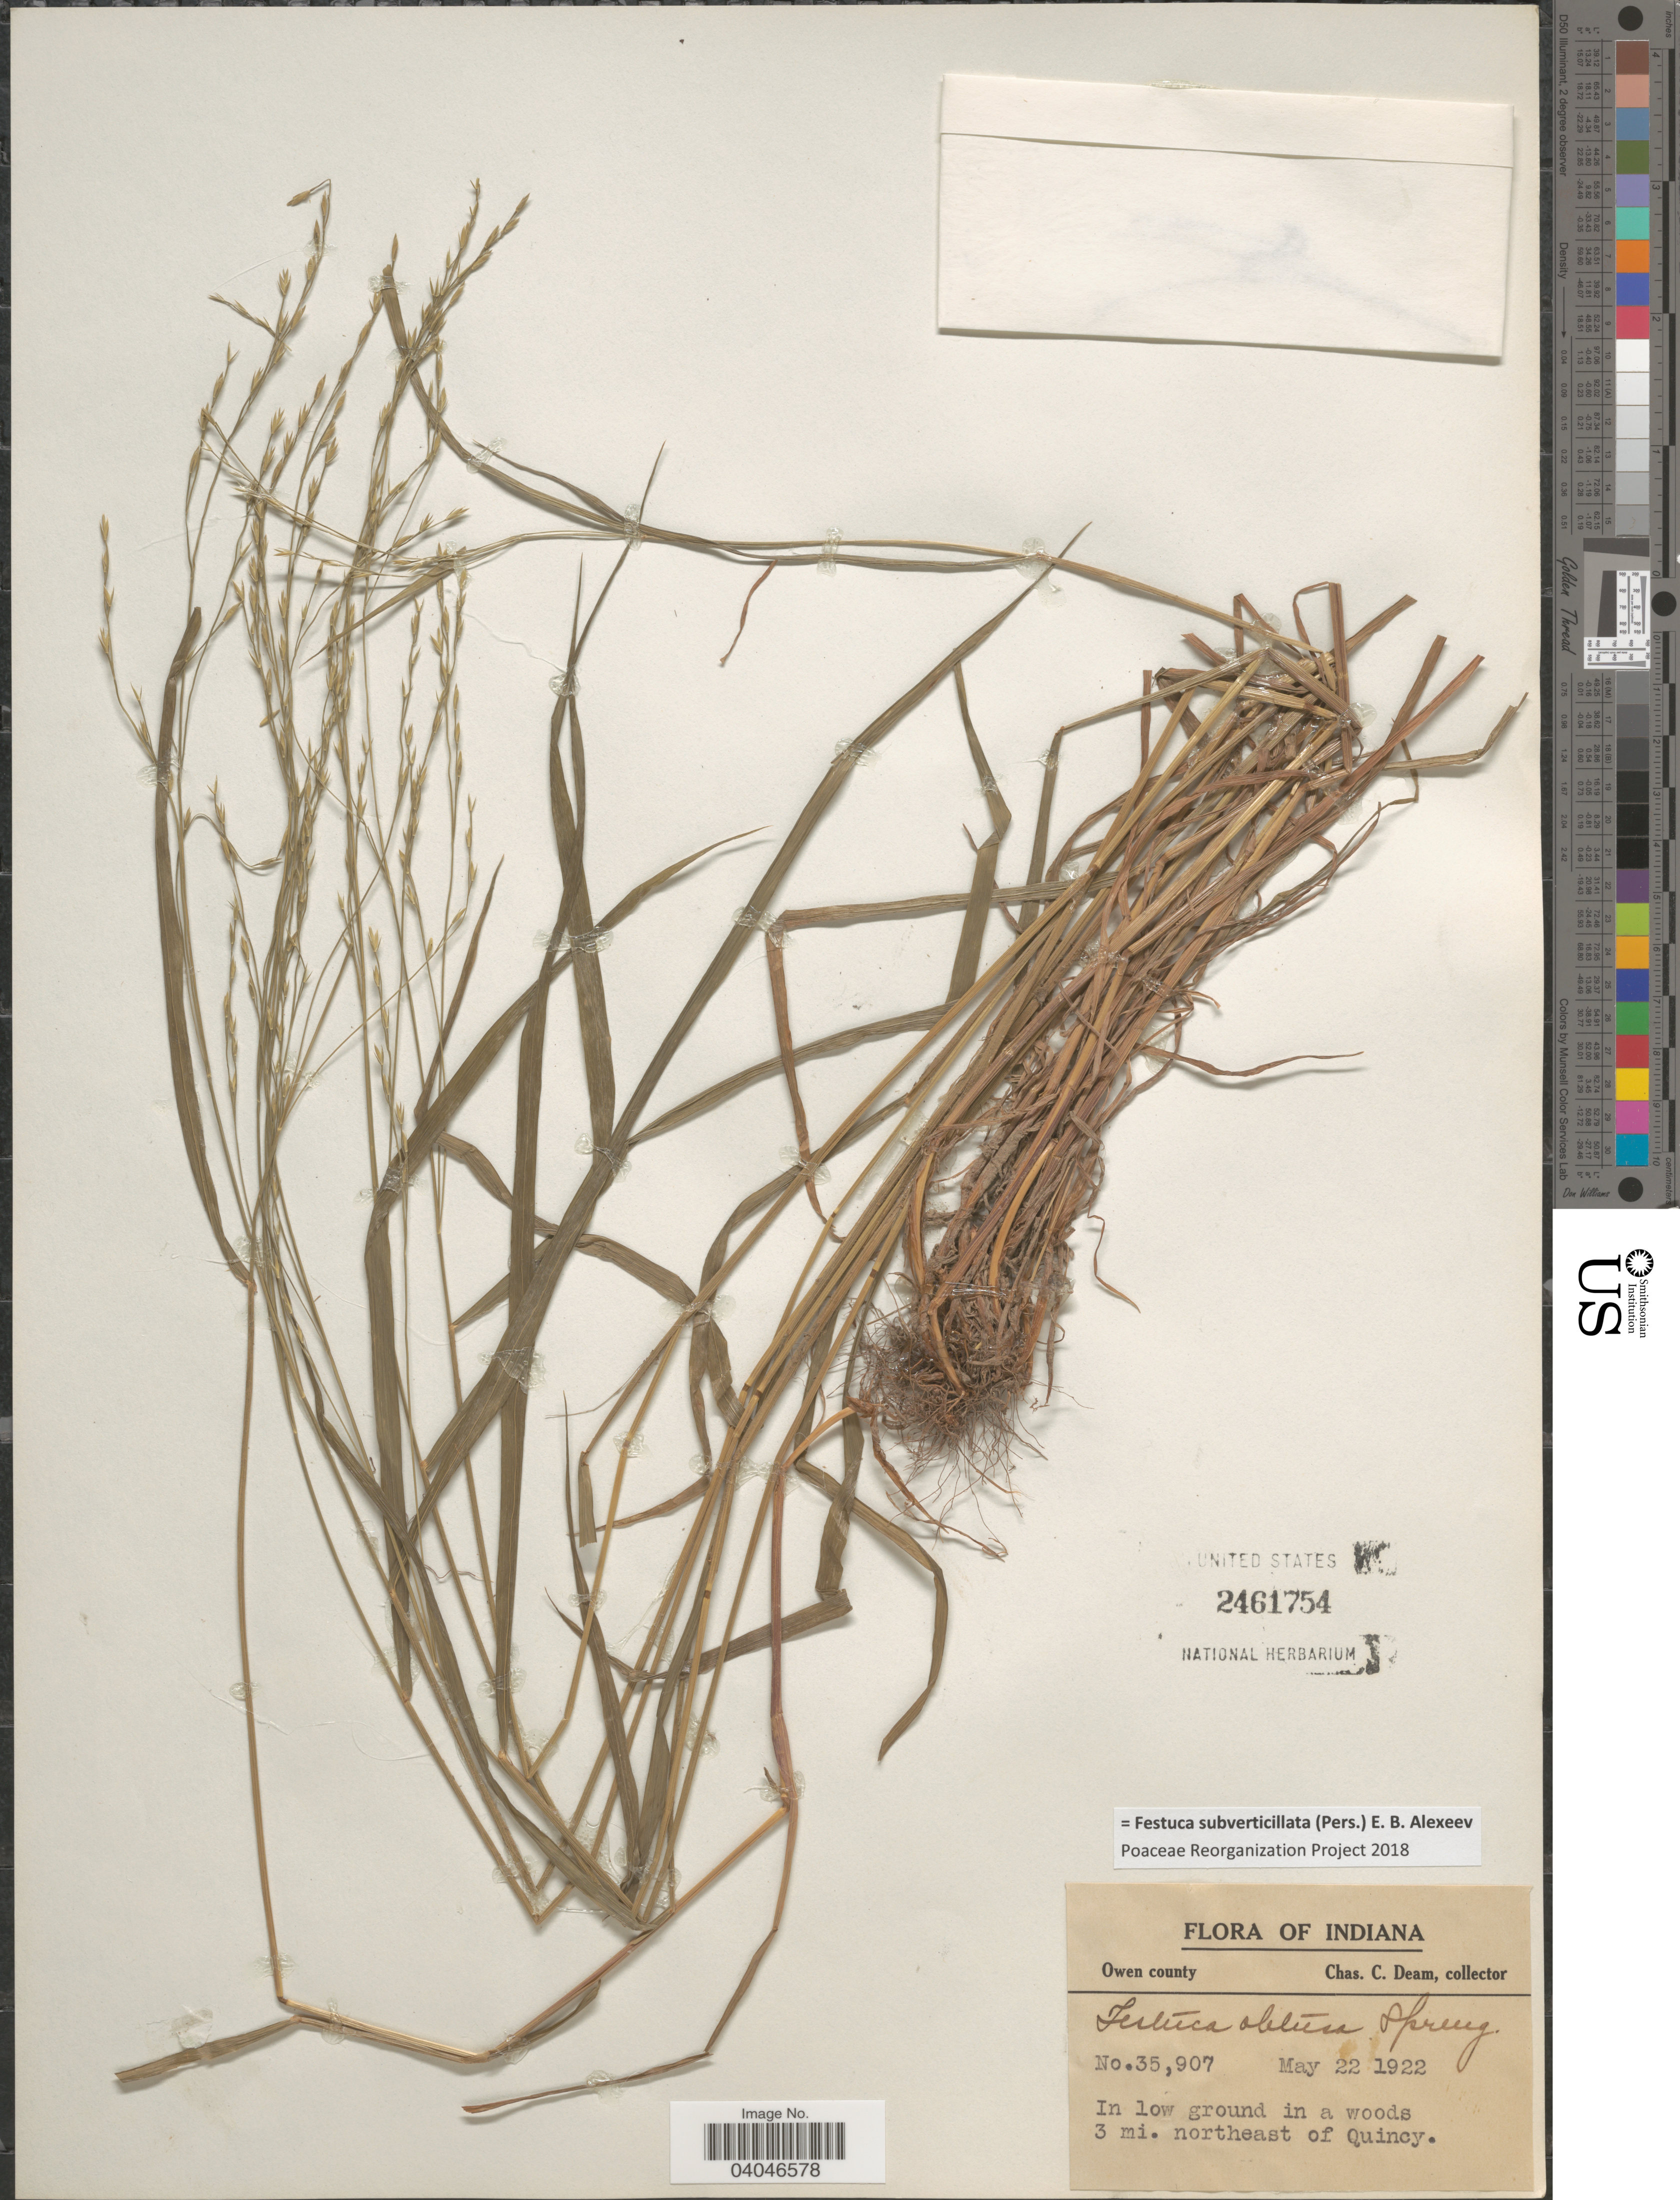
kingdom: Plantae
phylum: Tracheophyta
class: Liliopsida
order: Poales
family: Poaceae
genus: Festuca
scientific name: Festuca subverticillata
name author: (Pers.) E.B. Alexeev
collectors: C. C. Deam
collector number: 35907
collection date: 1922-05-22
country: United States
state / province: Indiana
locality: Owen county. In low ground in a woods 3 mi. northeast of Quincy.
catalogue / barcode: US 2461754